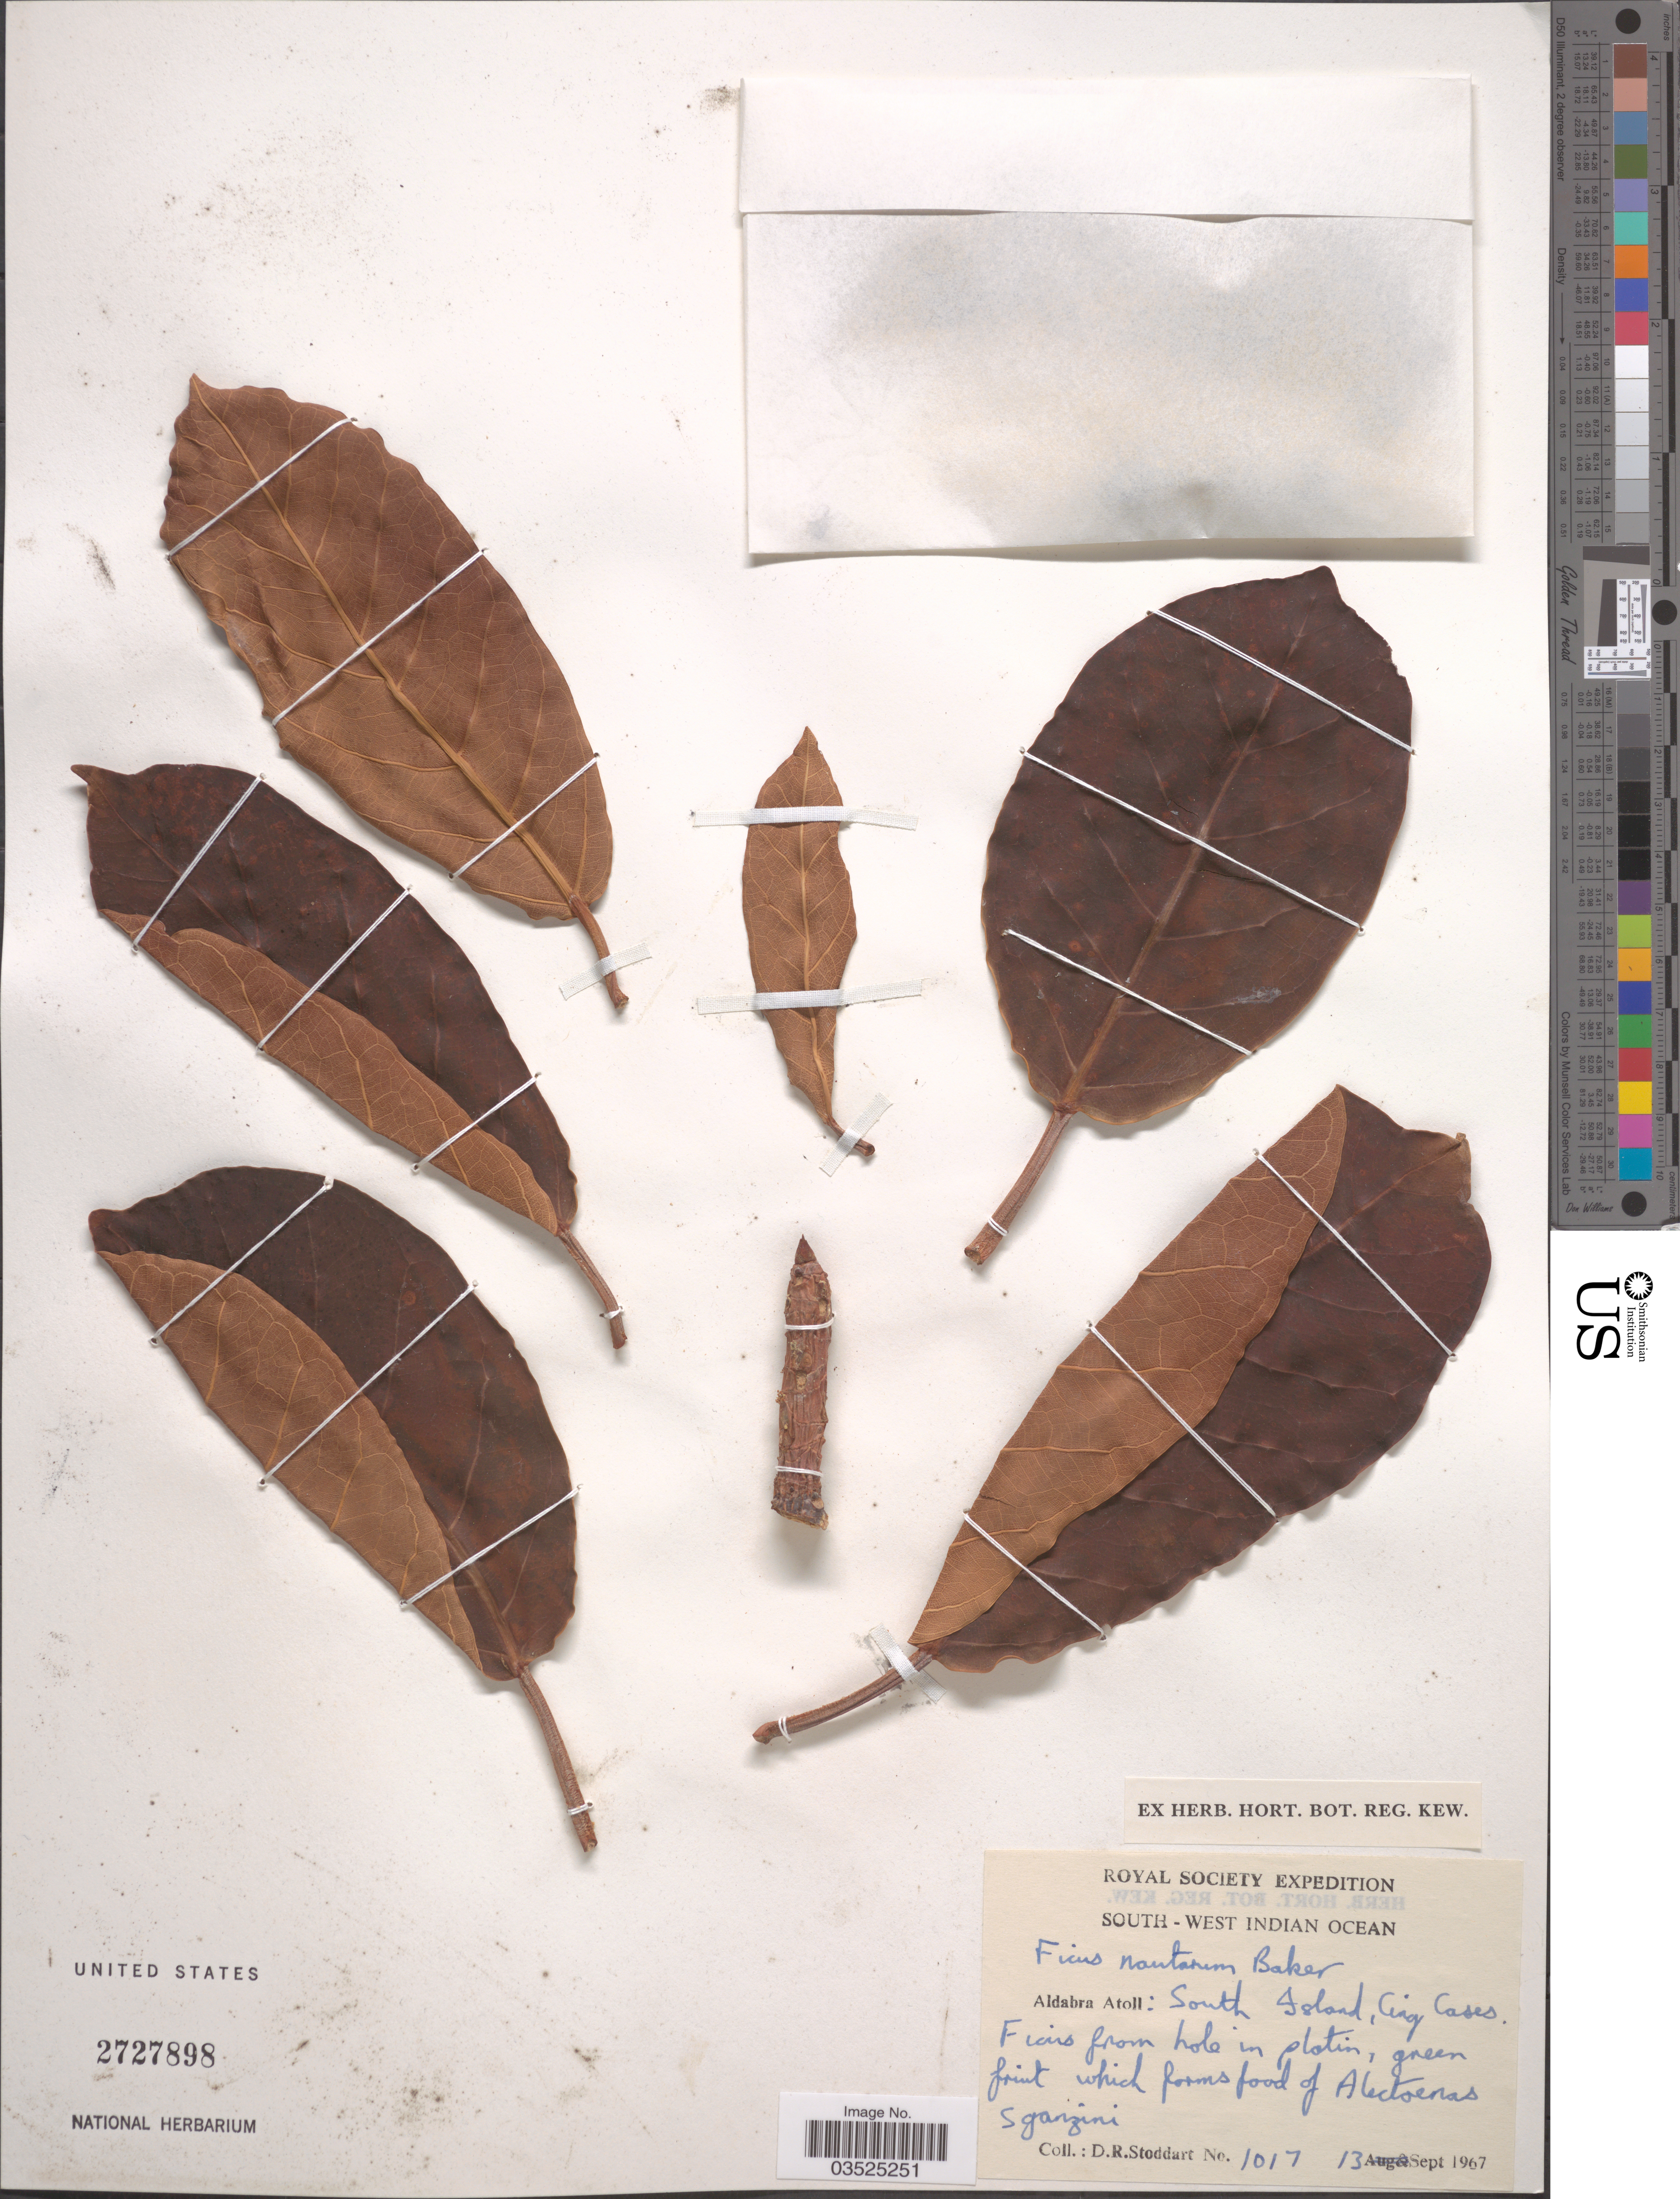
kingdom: Plantae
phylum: Tracheophyta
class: Magnoliopsida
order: Rosales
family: Moraceae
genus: Ficus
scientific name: Ficus nautarum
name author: Baker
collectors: D. R. Stoddart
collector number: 1017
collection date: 1967-09-13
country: Seychelles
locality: South-West Indian Ocean. Aldabra Atoll: South Island, Cinq Cases.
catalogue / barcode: US 2727898